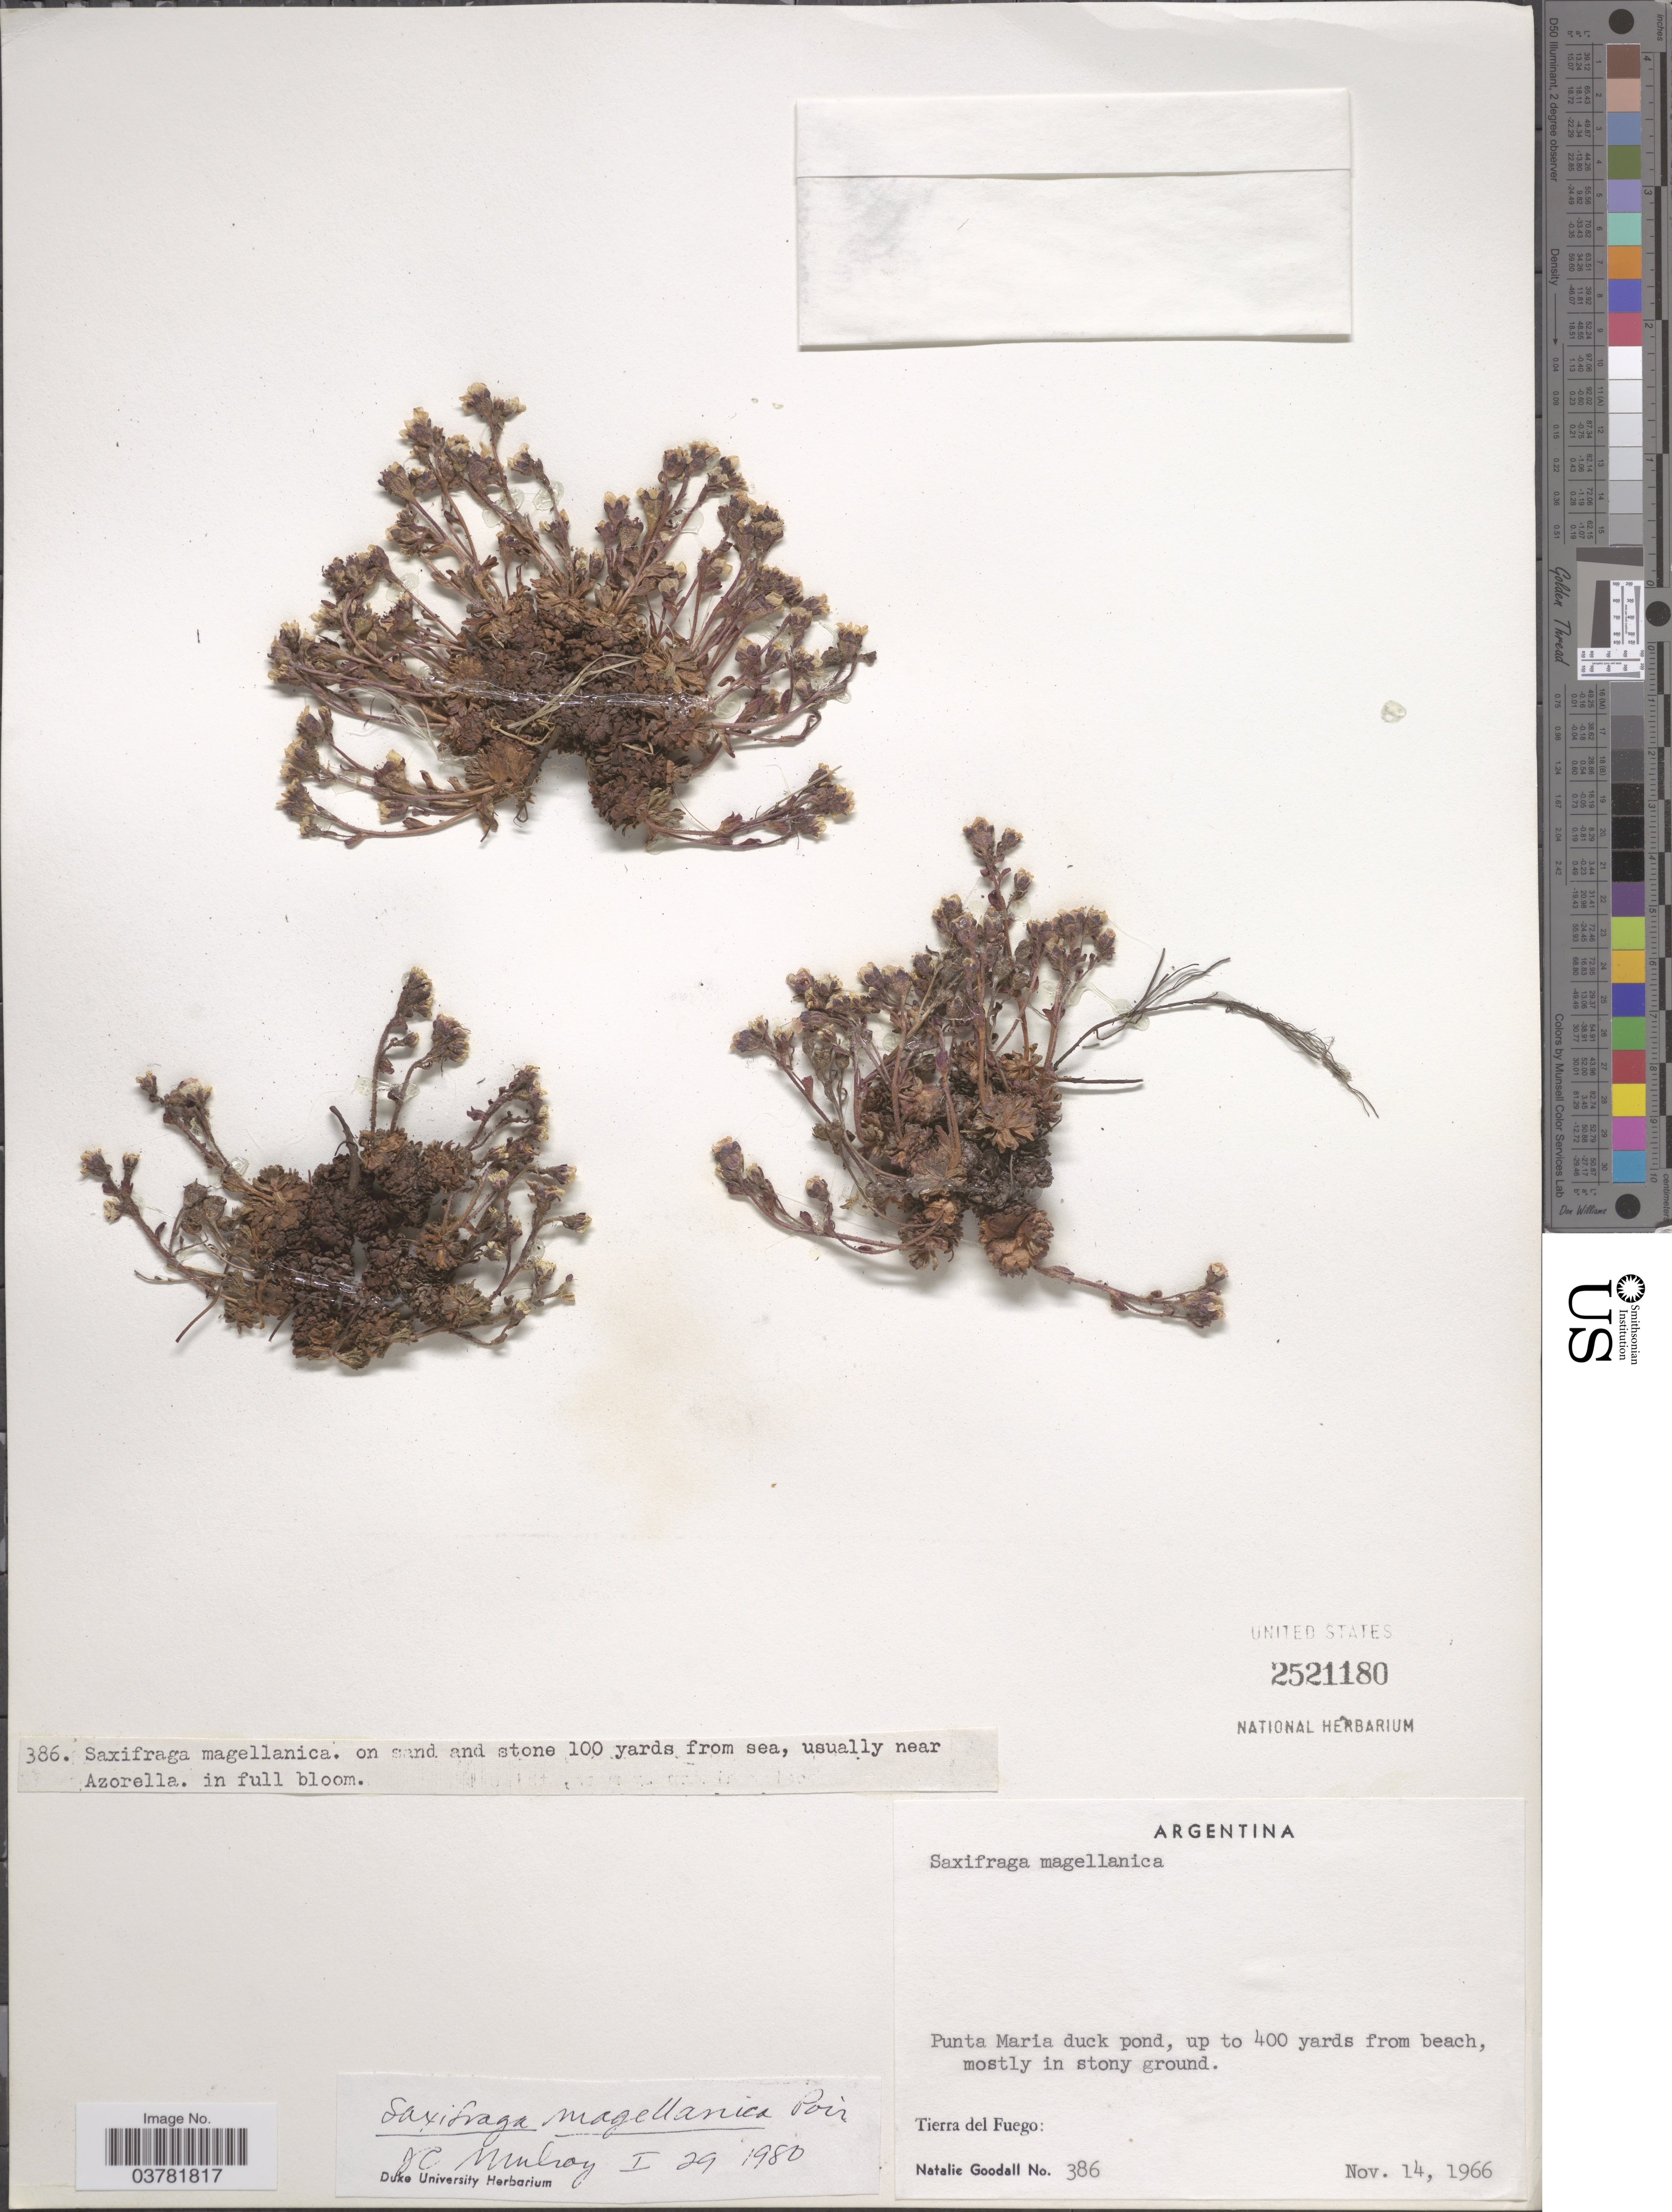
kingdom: Plantae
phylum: Tracheophyta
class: Magnoliopsida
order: Saxifragales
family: Saxifragaceae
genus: Saxifraga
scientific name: Saxifraga magellanica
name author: Poir.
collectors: N. Goodall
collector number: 386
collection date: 1966-11-14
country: Argentina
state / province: Tierra del Fuego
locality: Punta Maria duck pond, up to 400 yards from beach. On sand and stone 100 yards from sea.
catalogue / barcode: US 2521180